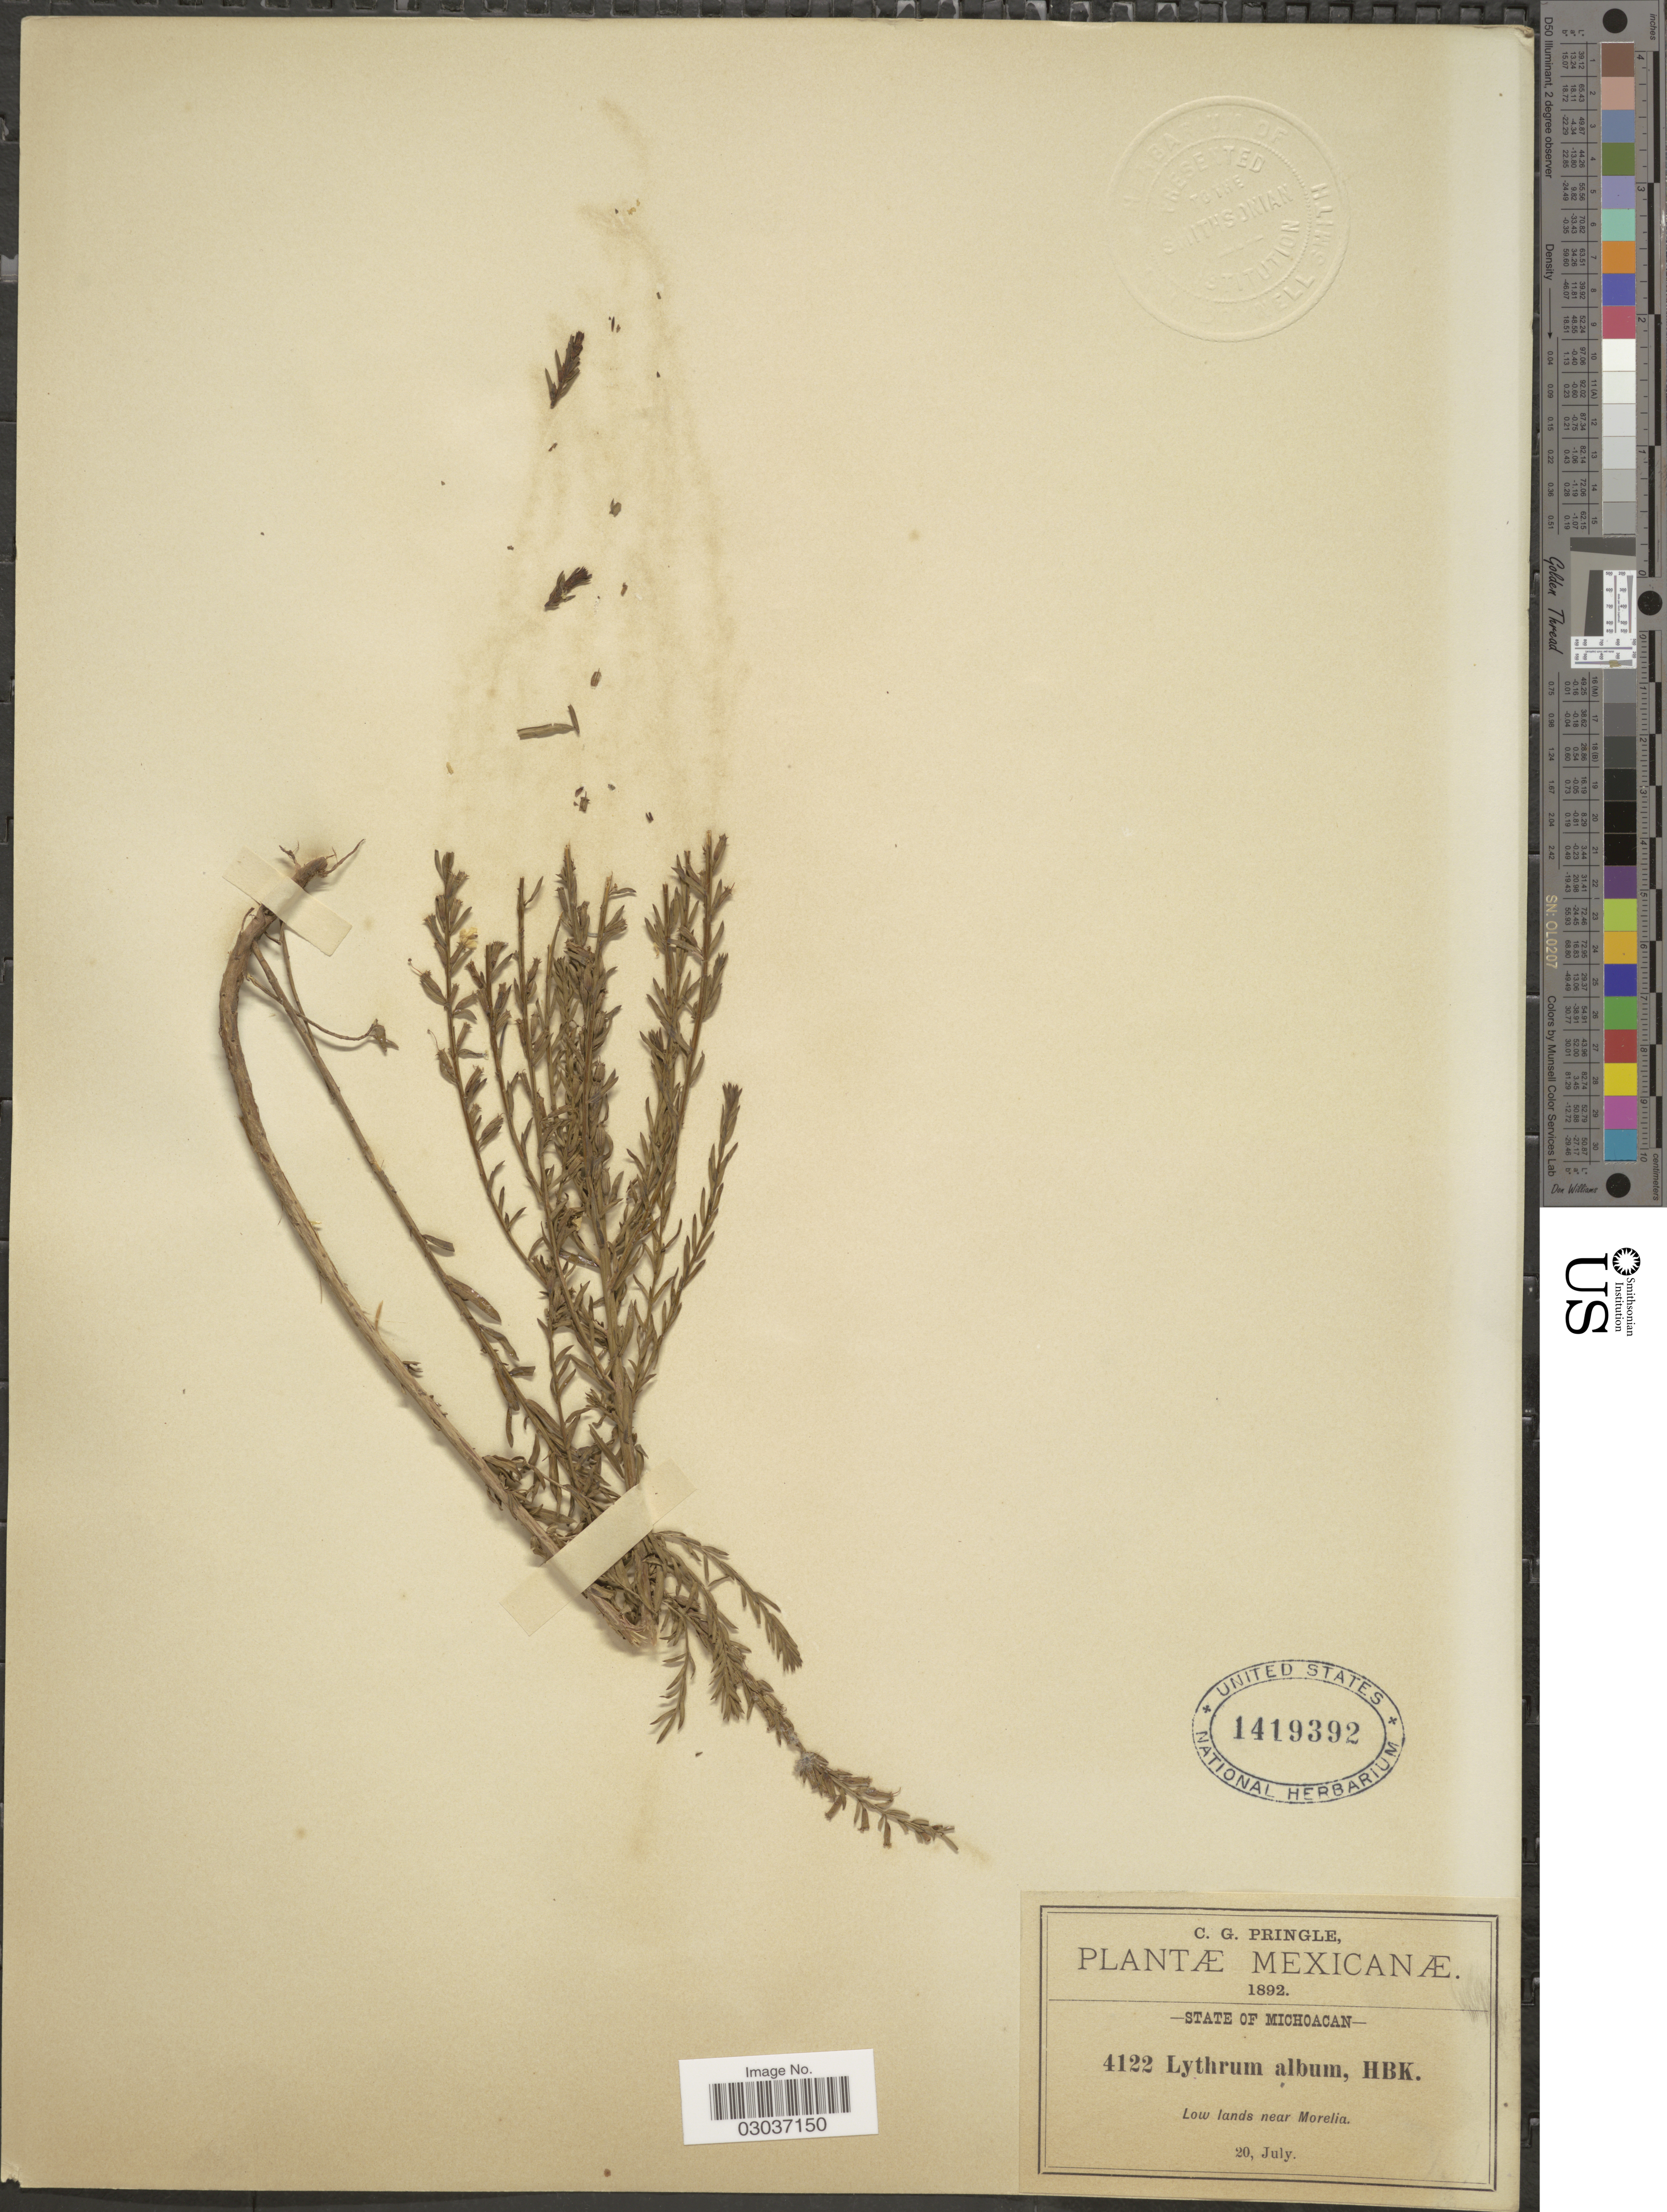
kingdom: Plantae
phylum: Tracheophyta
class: Magnoliopsida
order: Myrtales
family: Lythraceae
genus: Lythrum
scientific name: Lythrum album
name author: Kunth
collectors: C. G. Pringle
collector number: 4122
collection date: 1892-07-20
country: Mexico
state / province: Michoacán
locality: Low lands near Morelia.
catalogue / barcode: US 1419392